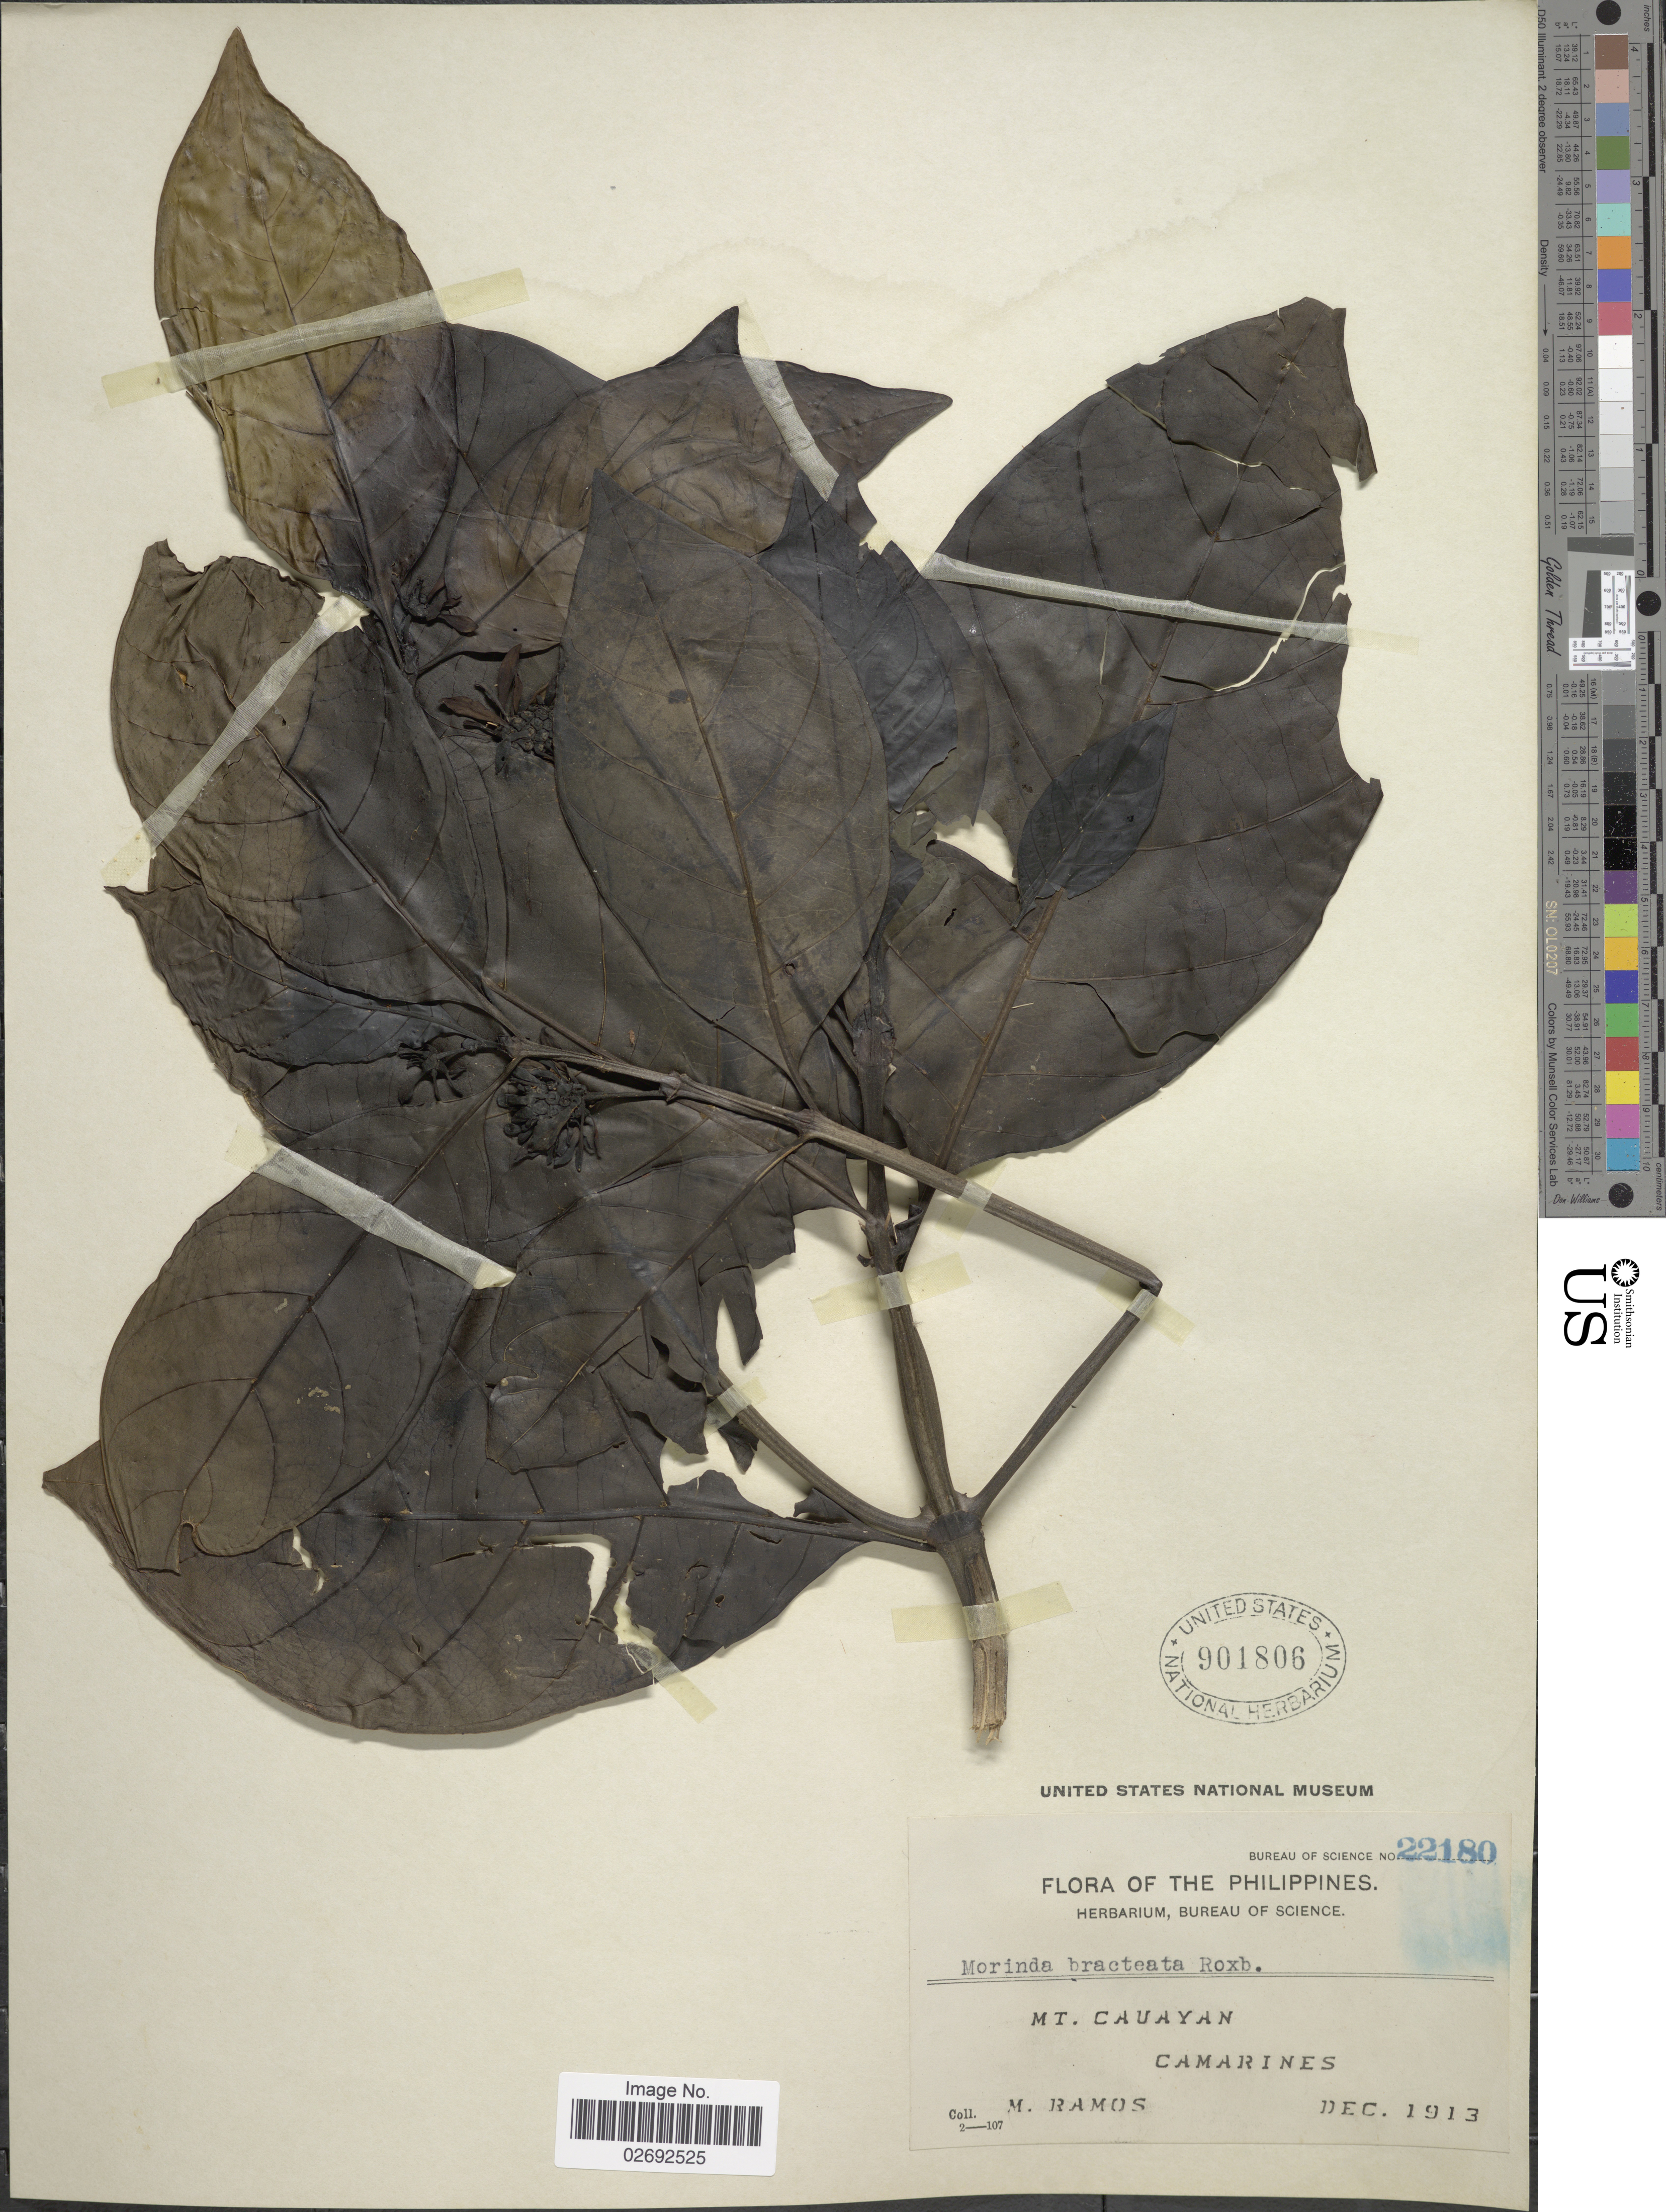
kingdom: Plantae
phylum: Tracheophyta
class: Magnoliopsida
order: Gentianales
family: Rubiaceae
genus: Morinda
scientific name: Morinda bracteata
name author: Roxb.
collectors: M. Ramos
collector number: Bureau of Science 22180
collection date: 1913-12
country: Philippines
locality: Mt. Cauayan. Camarines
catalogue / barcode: US 901806